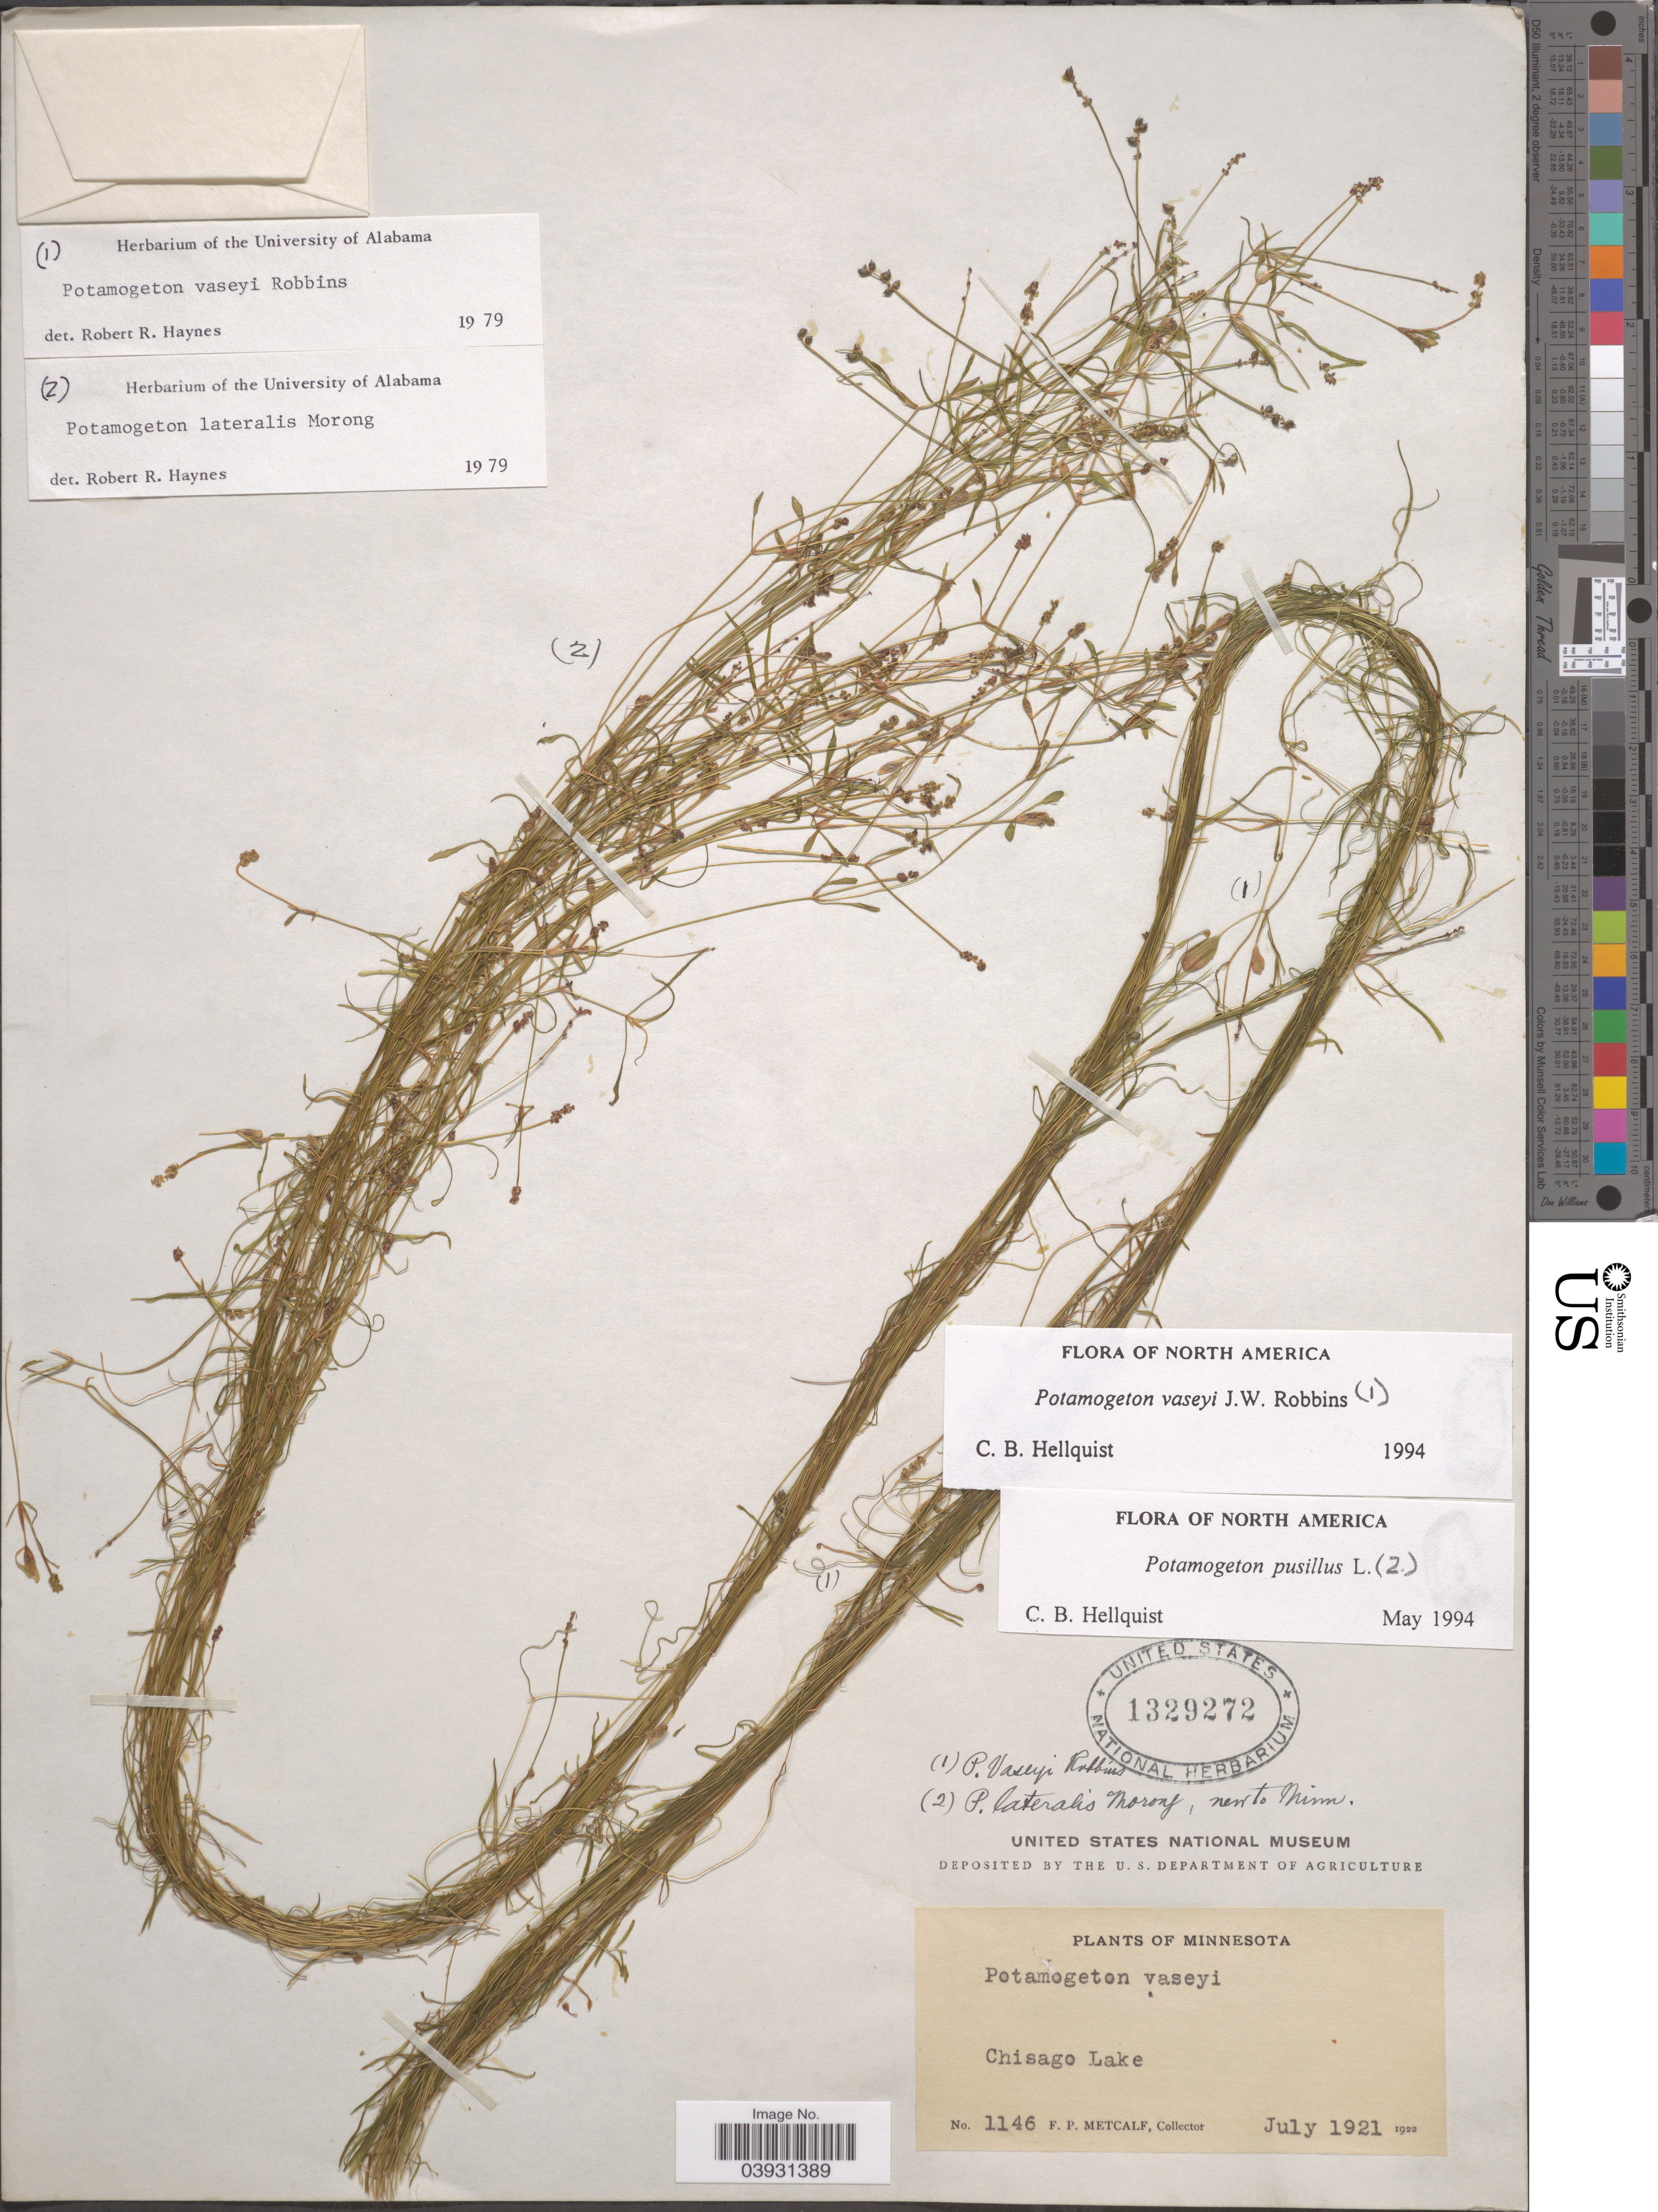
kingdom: Plantae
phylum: Tracheophyta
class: Liliopsida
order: Alismatales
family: Potamogetonaceae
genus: Potamogeton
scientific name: Potamogeton vaseyi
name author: J.W. Robbins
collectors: F. Metcalf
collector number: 1146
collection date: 1921-07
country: United States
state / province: Minnesota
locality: Chisago Lake.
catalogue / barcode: US 1329272